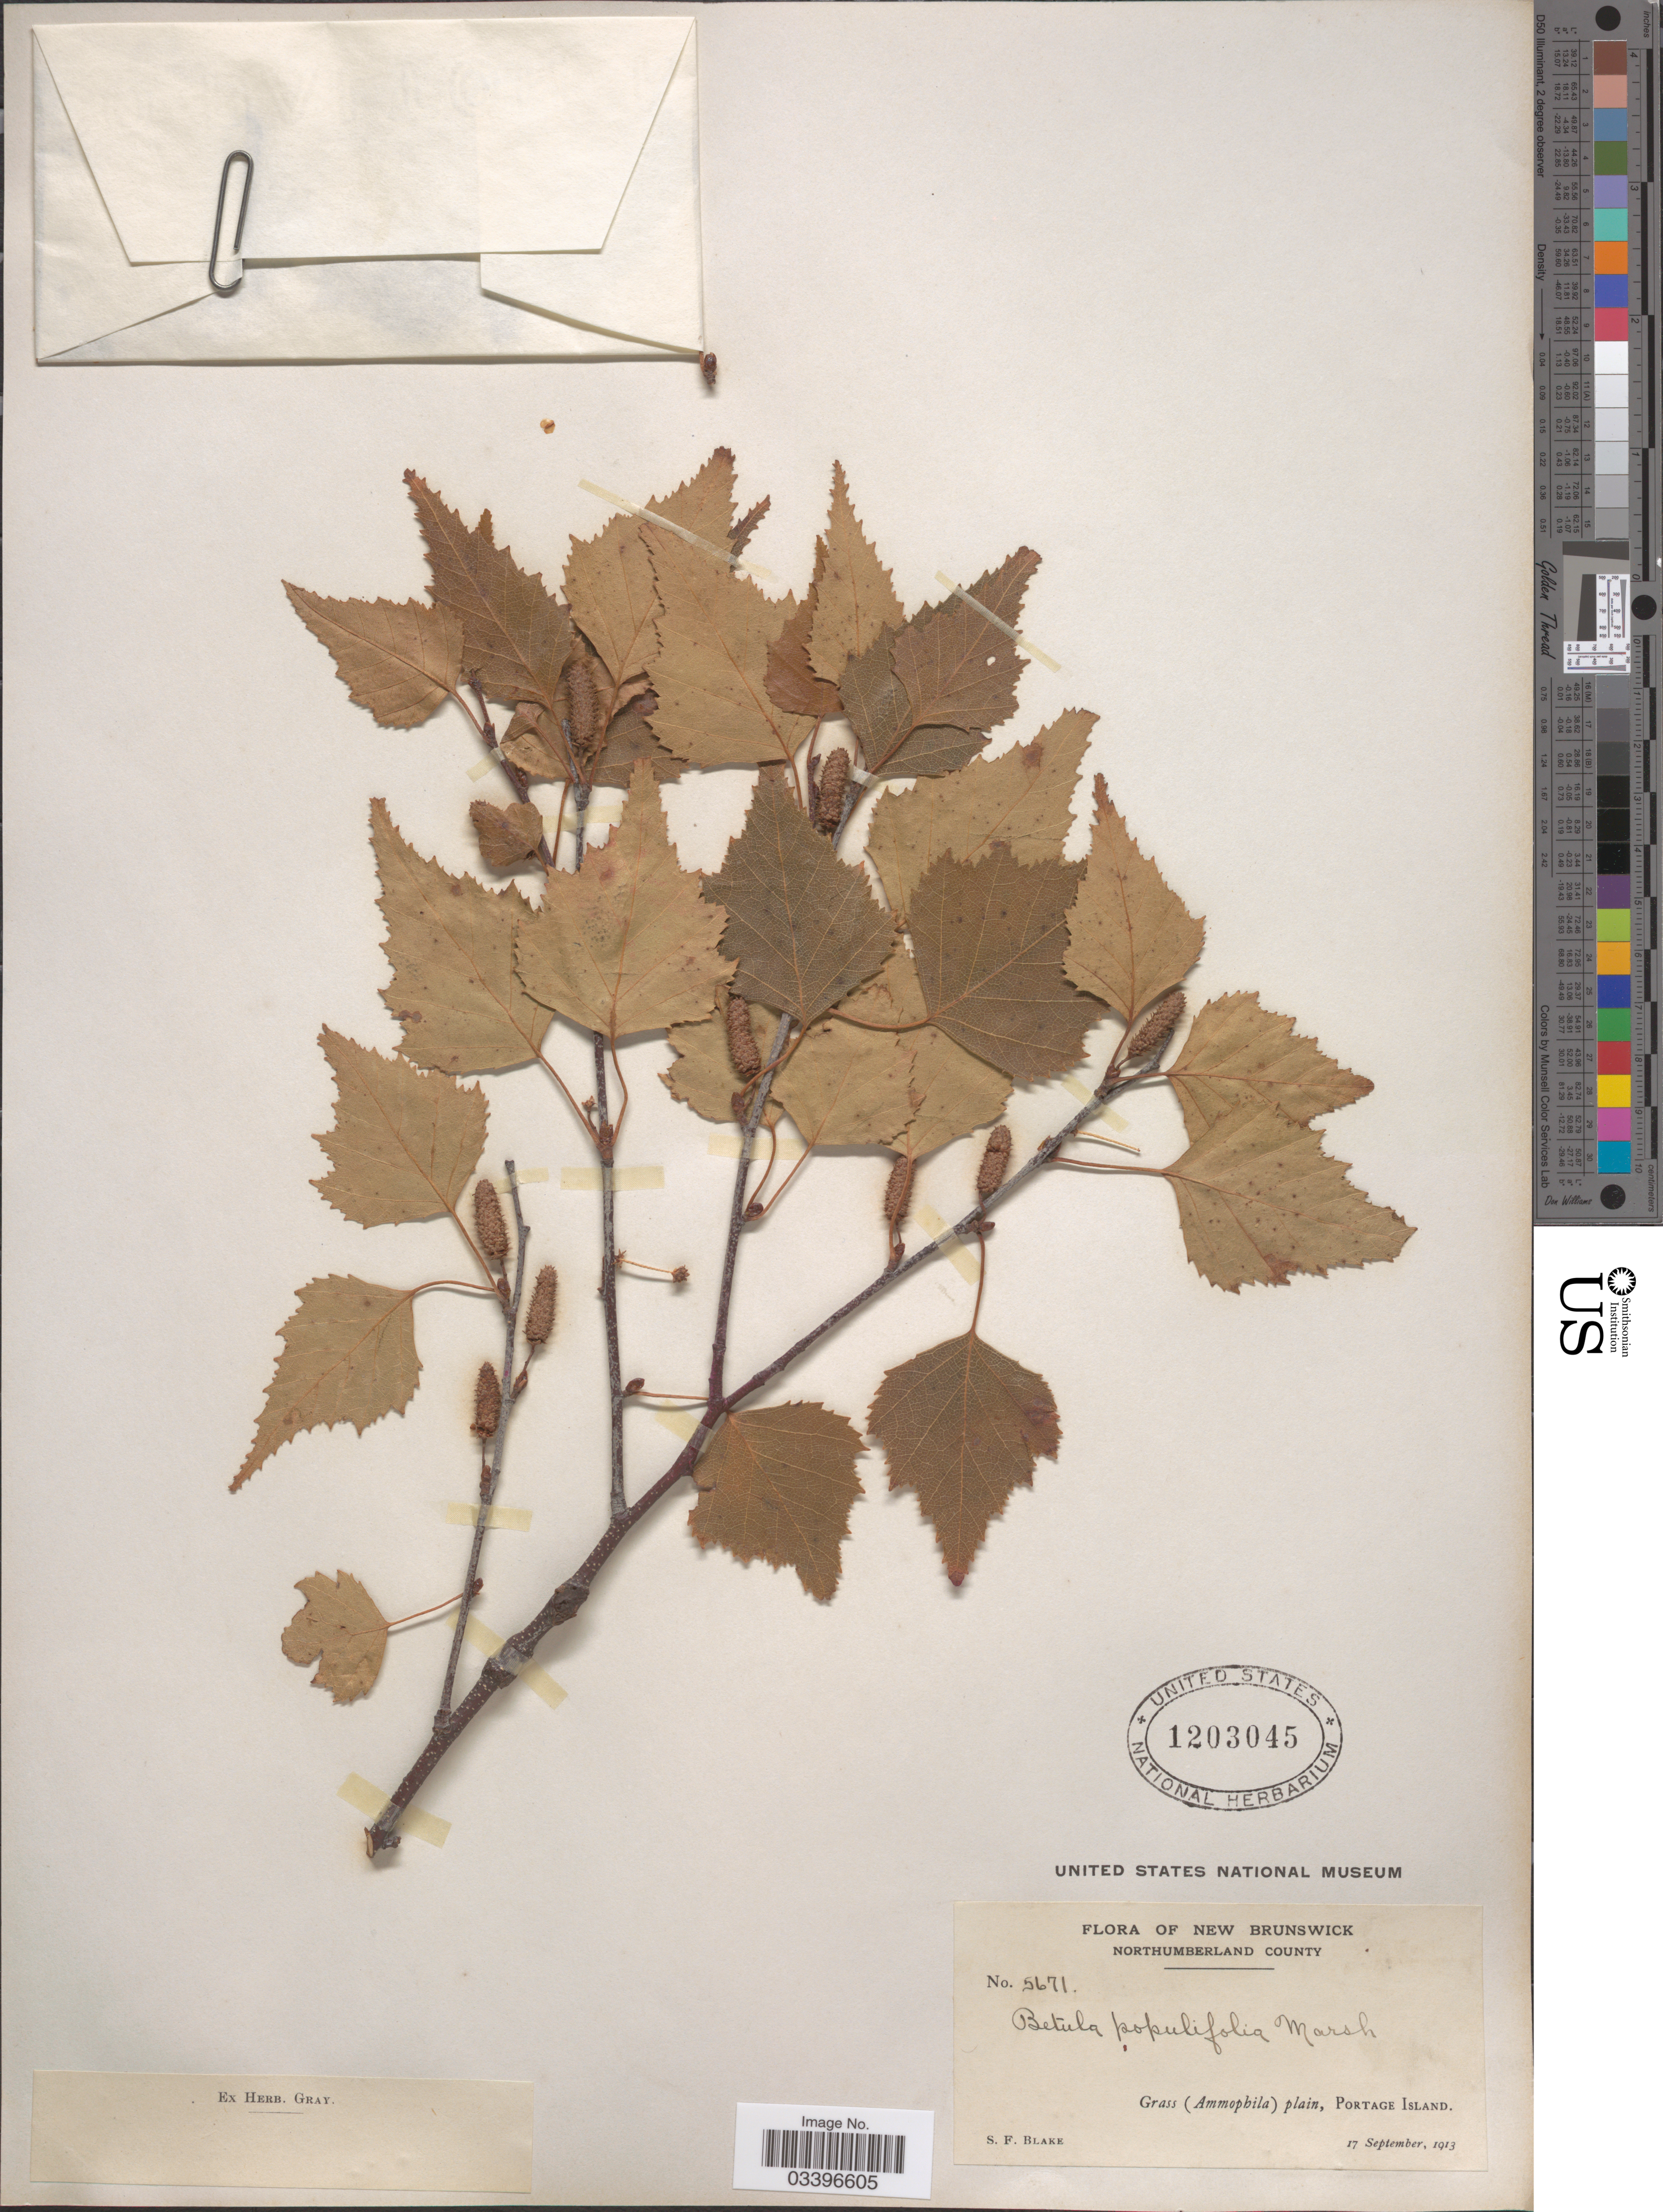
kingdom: Plantae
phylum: Tracheophyta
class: Magnoliopsida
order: Fagales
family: Betulaceae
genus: Betula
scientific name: Betula populifolia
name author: Marshall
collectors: S. Blake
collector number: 5671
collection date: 1913-09-17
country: Canada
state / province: New Brunswick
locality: Northumberland County. Grass (Ammophila) plain, Portage Island.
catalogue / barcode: US 1203045